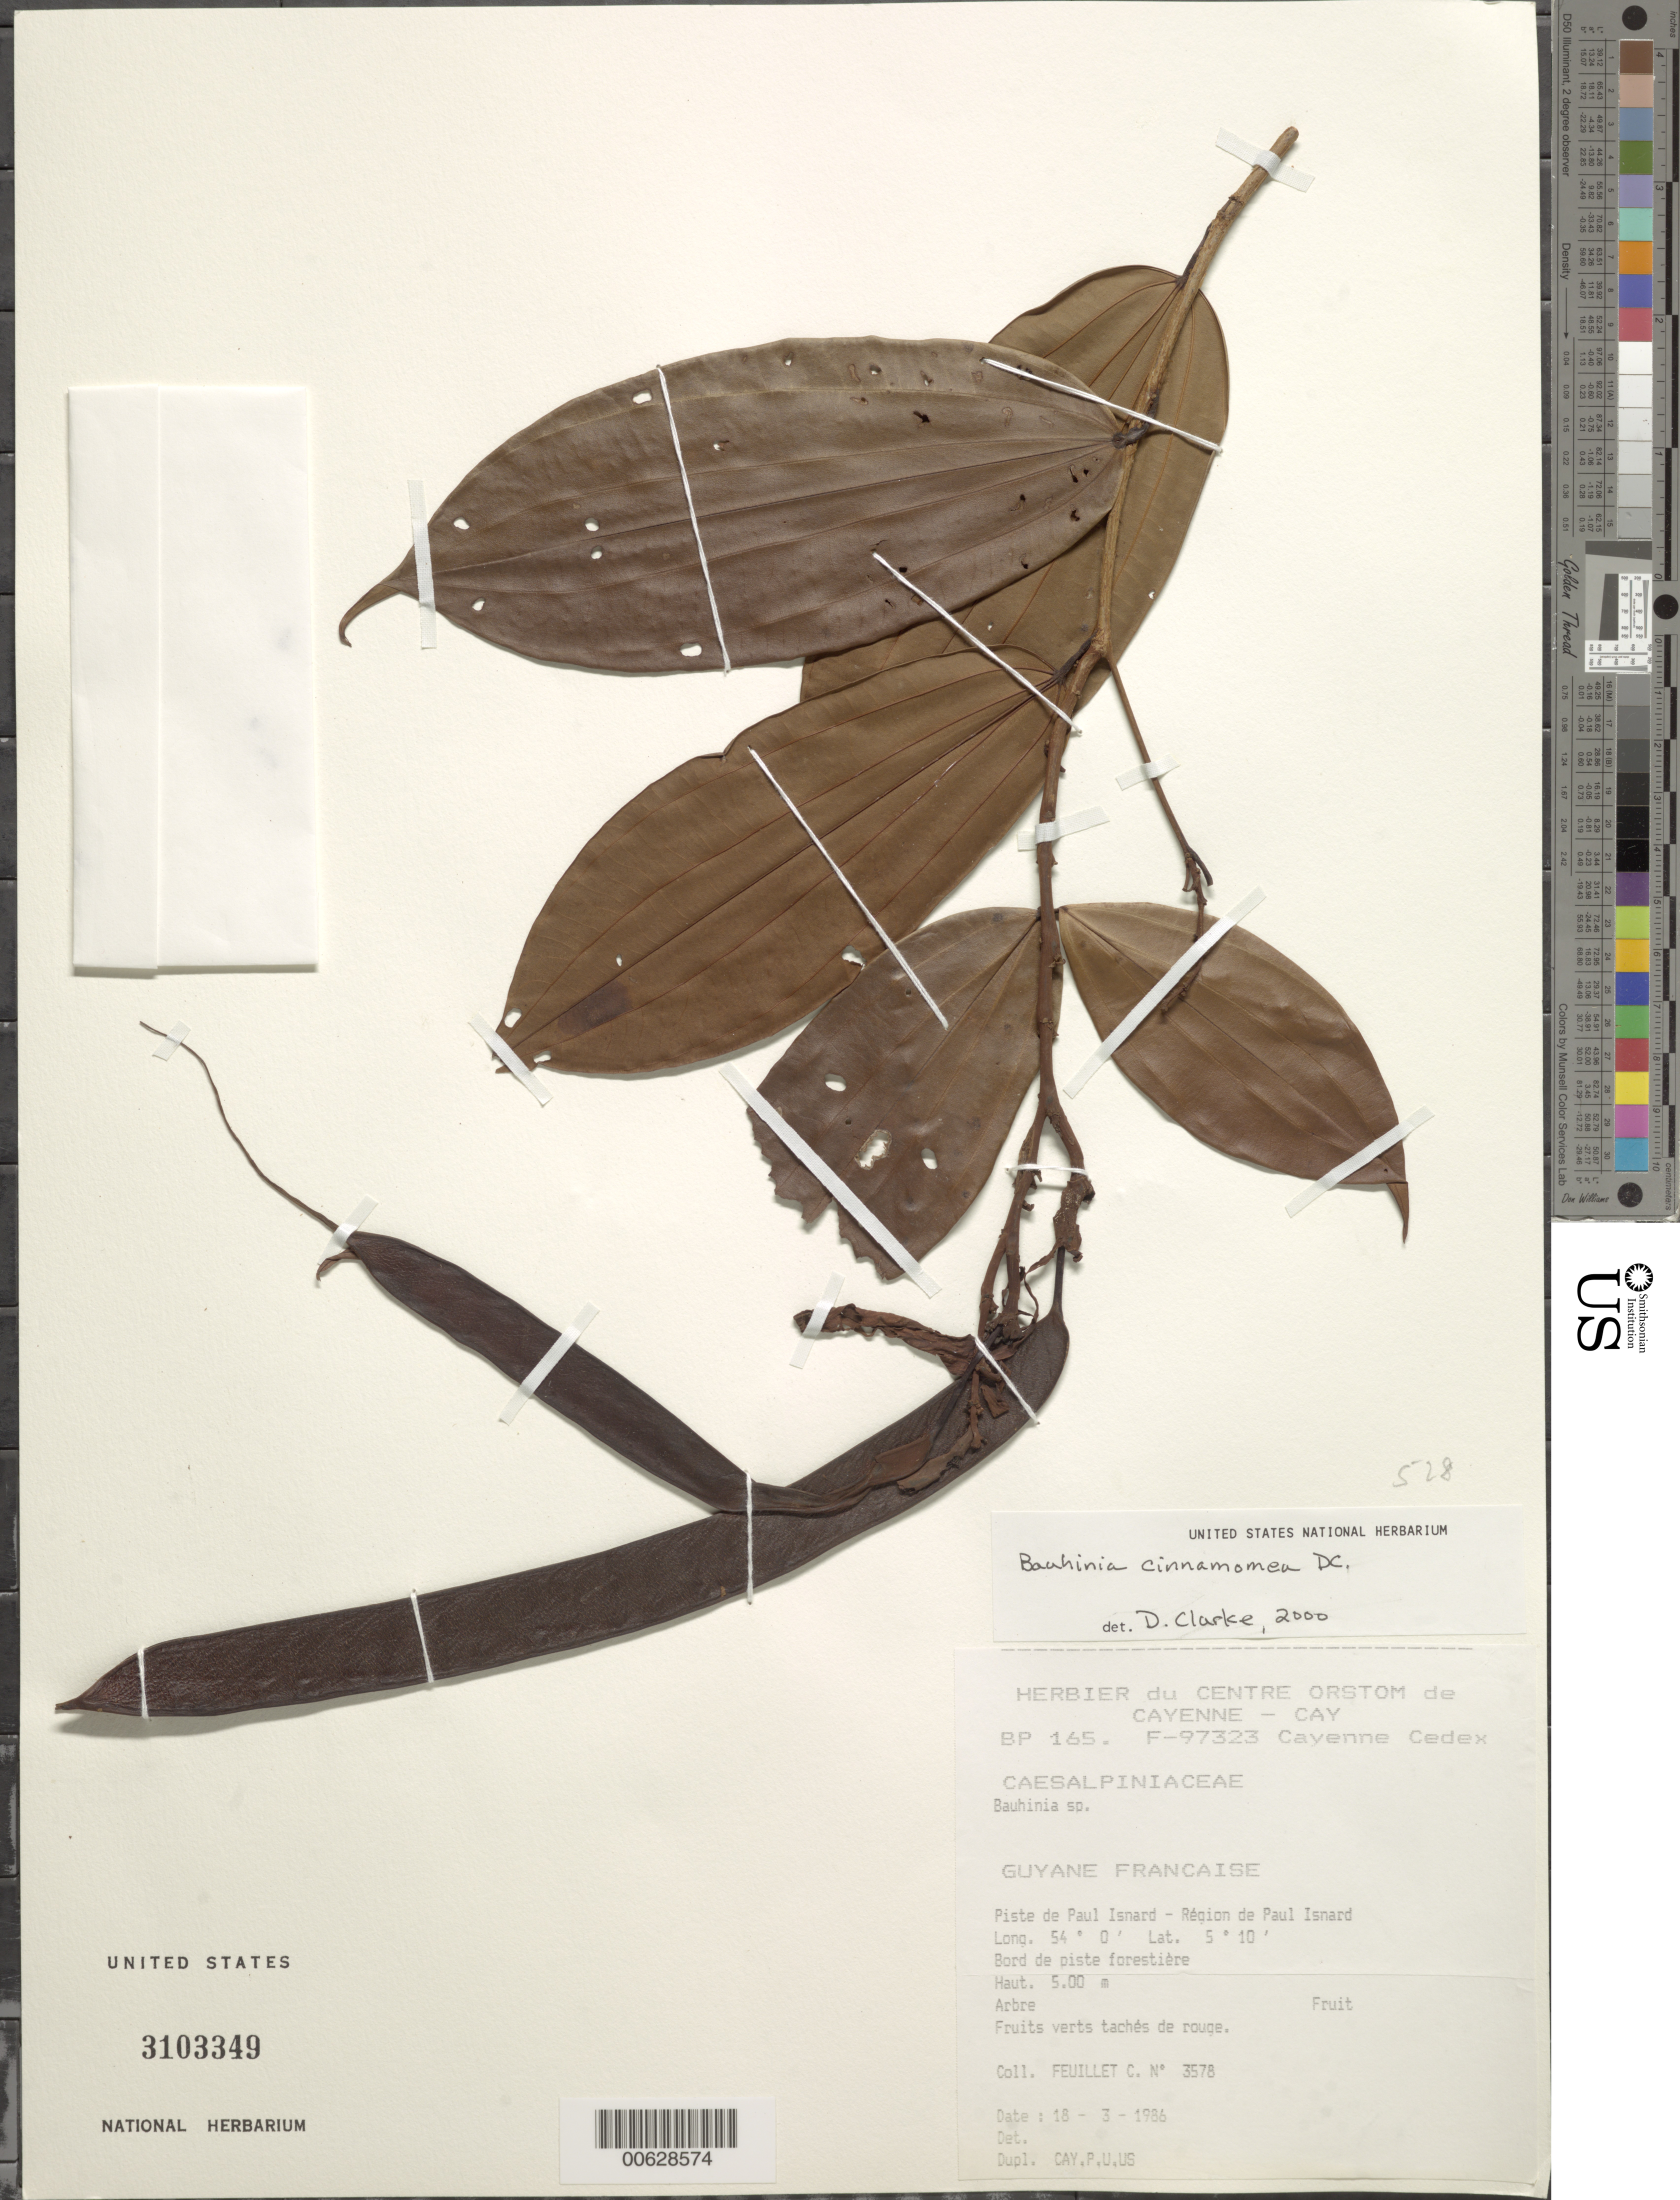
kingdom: Plantae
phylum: Tracheophyta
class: Magnoliopsida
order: Fabales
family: Fabaceae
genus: Bauhinia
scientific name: Bauhinia cinnamomea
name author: DC.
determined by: Clarke, H. D., University of North Carolina (Asheville)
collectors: C. Feuillet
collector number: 3578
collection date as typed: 18-Mar-86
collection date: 1986-03-18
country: French Guiana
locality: Région de Paul Isnard, Piste de Paul Isnard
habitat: Bord de piste forestiere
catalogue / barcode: US 3103349